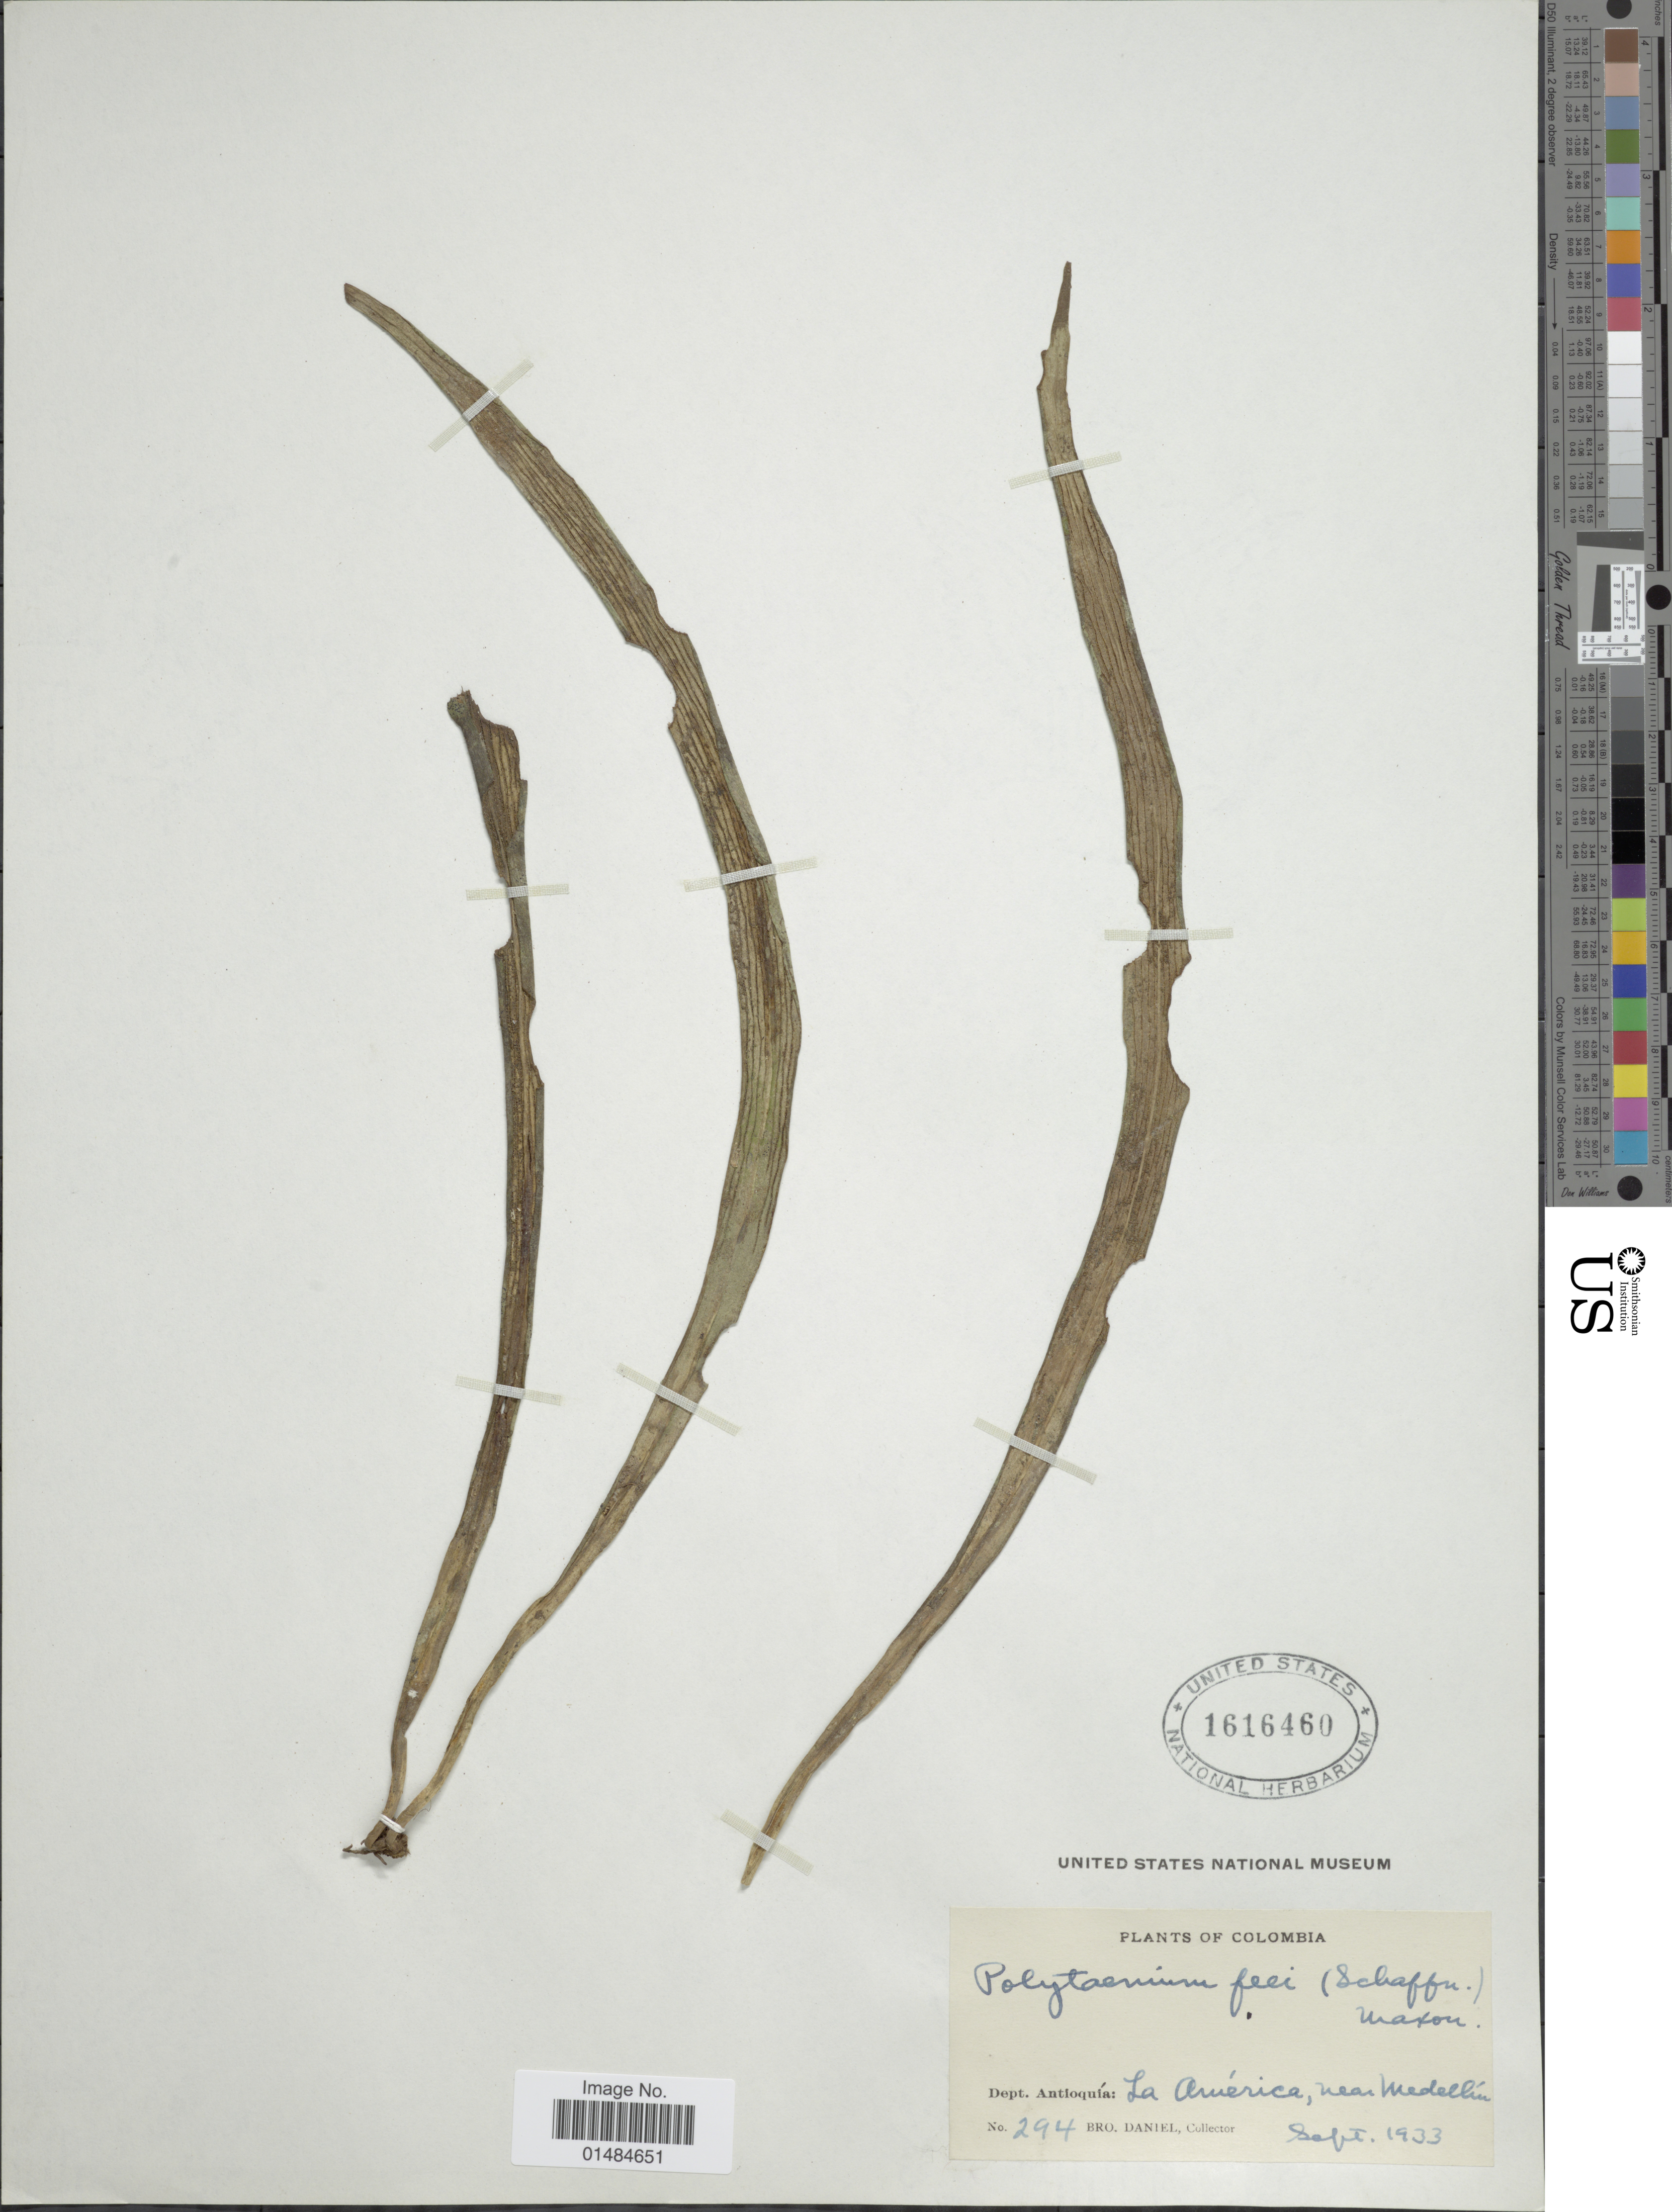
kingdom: Plantae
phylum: Tracheophyta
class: Polypodiopsida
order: Polypodiales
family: Pteridaceae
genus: Polytaenium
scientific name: Polytaenium lineatum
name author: (Sw.) J. Sm.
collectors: Bro. Daniel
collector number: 294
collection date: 1933-09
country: Colombia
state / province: Antioquia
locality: La América, near Medellín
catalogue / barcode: US 1616460